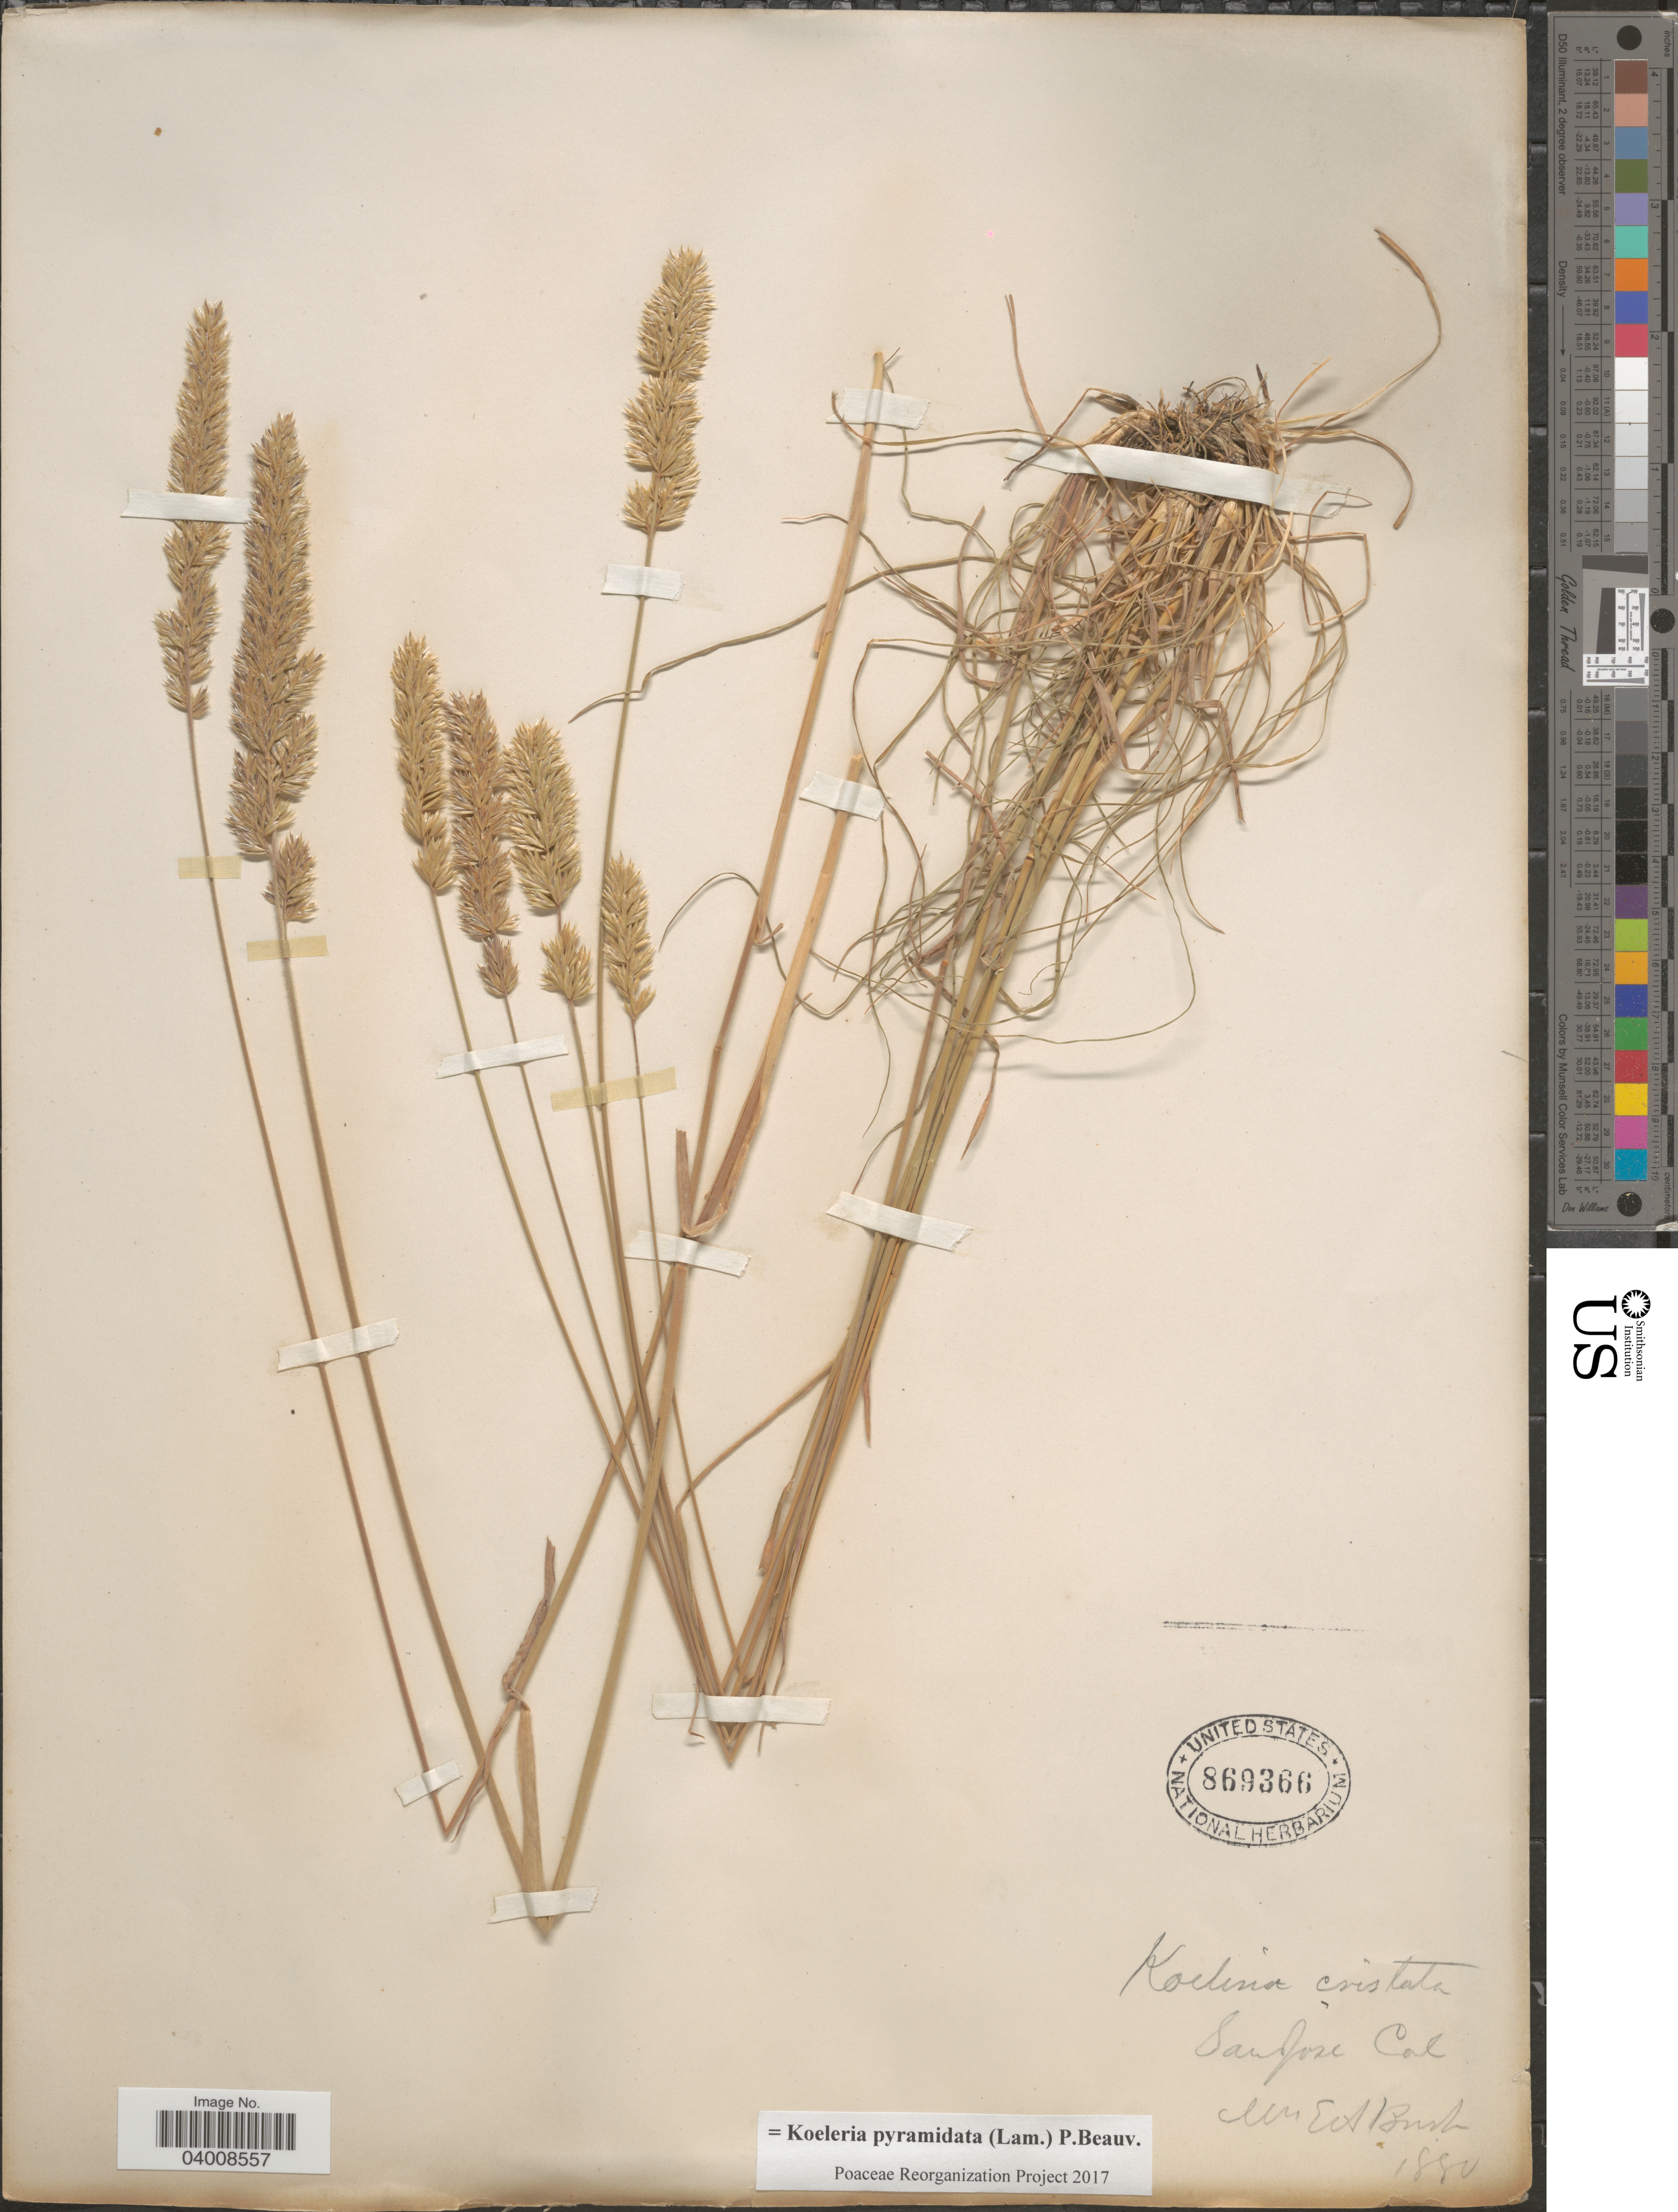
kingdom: Plantae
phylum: Tracheophyta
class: Liliopsida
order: Poales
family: Poaceae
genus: Koeleria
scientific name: Koeleria pyramidata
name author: (Lam.) P. Beauv.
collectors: E. Bush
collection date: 1880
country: United States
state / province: California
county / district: Santa Clara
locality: San Jose.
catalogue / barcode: US 869366